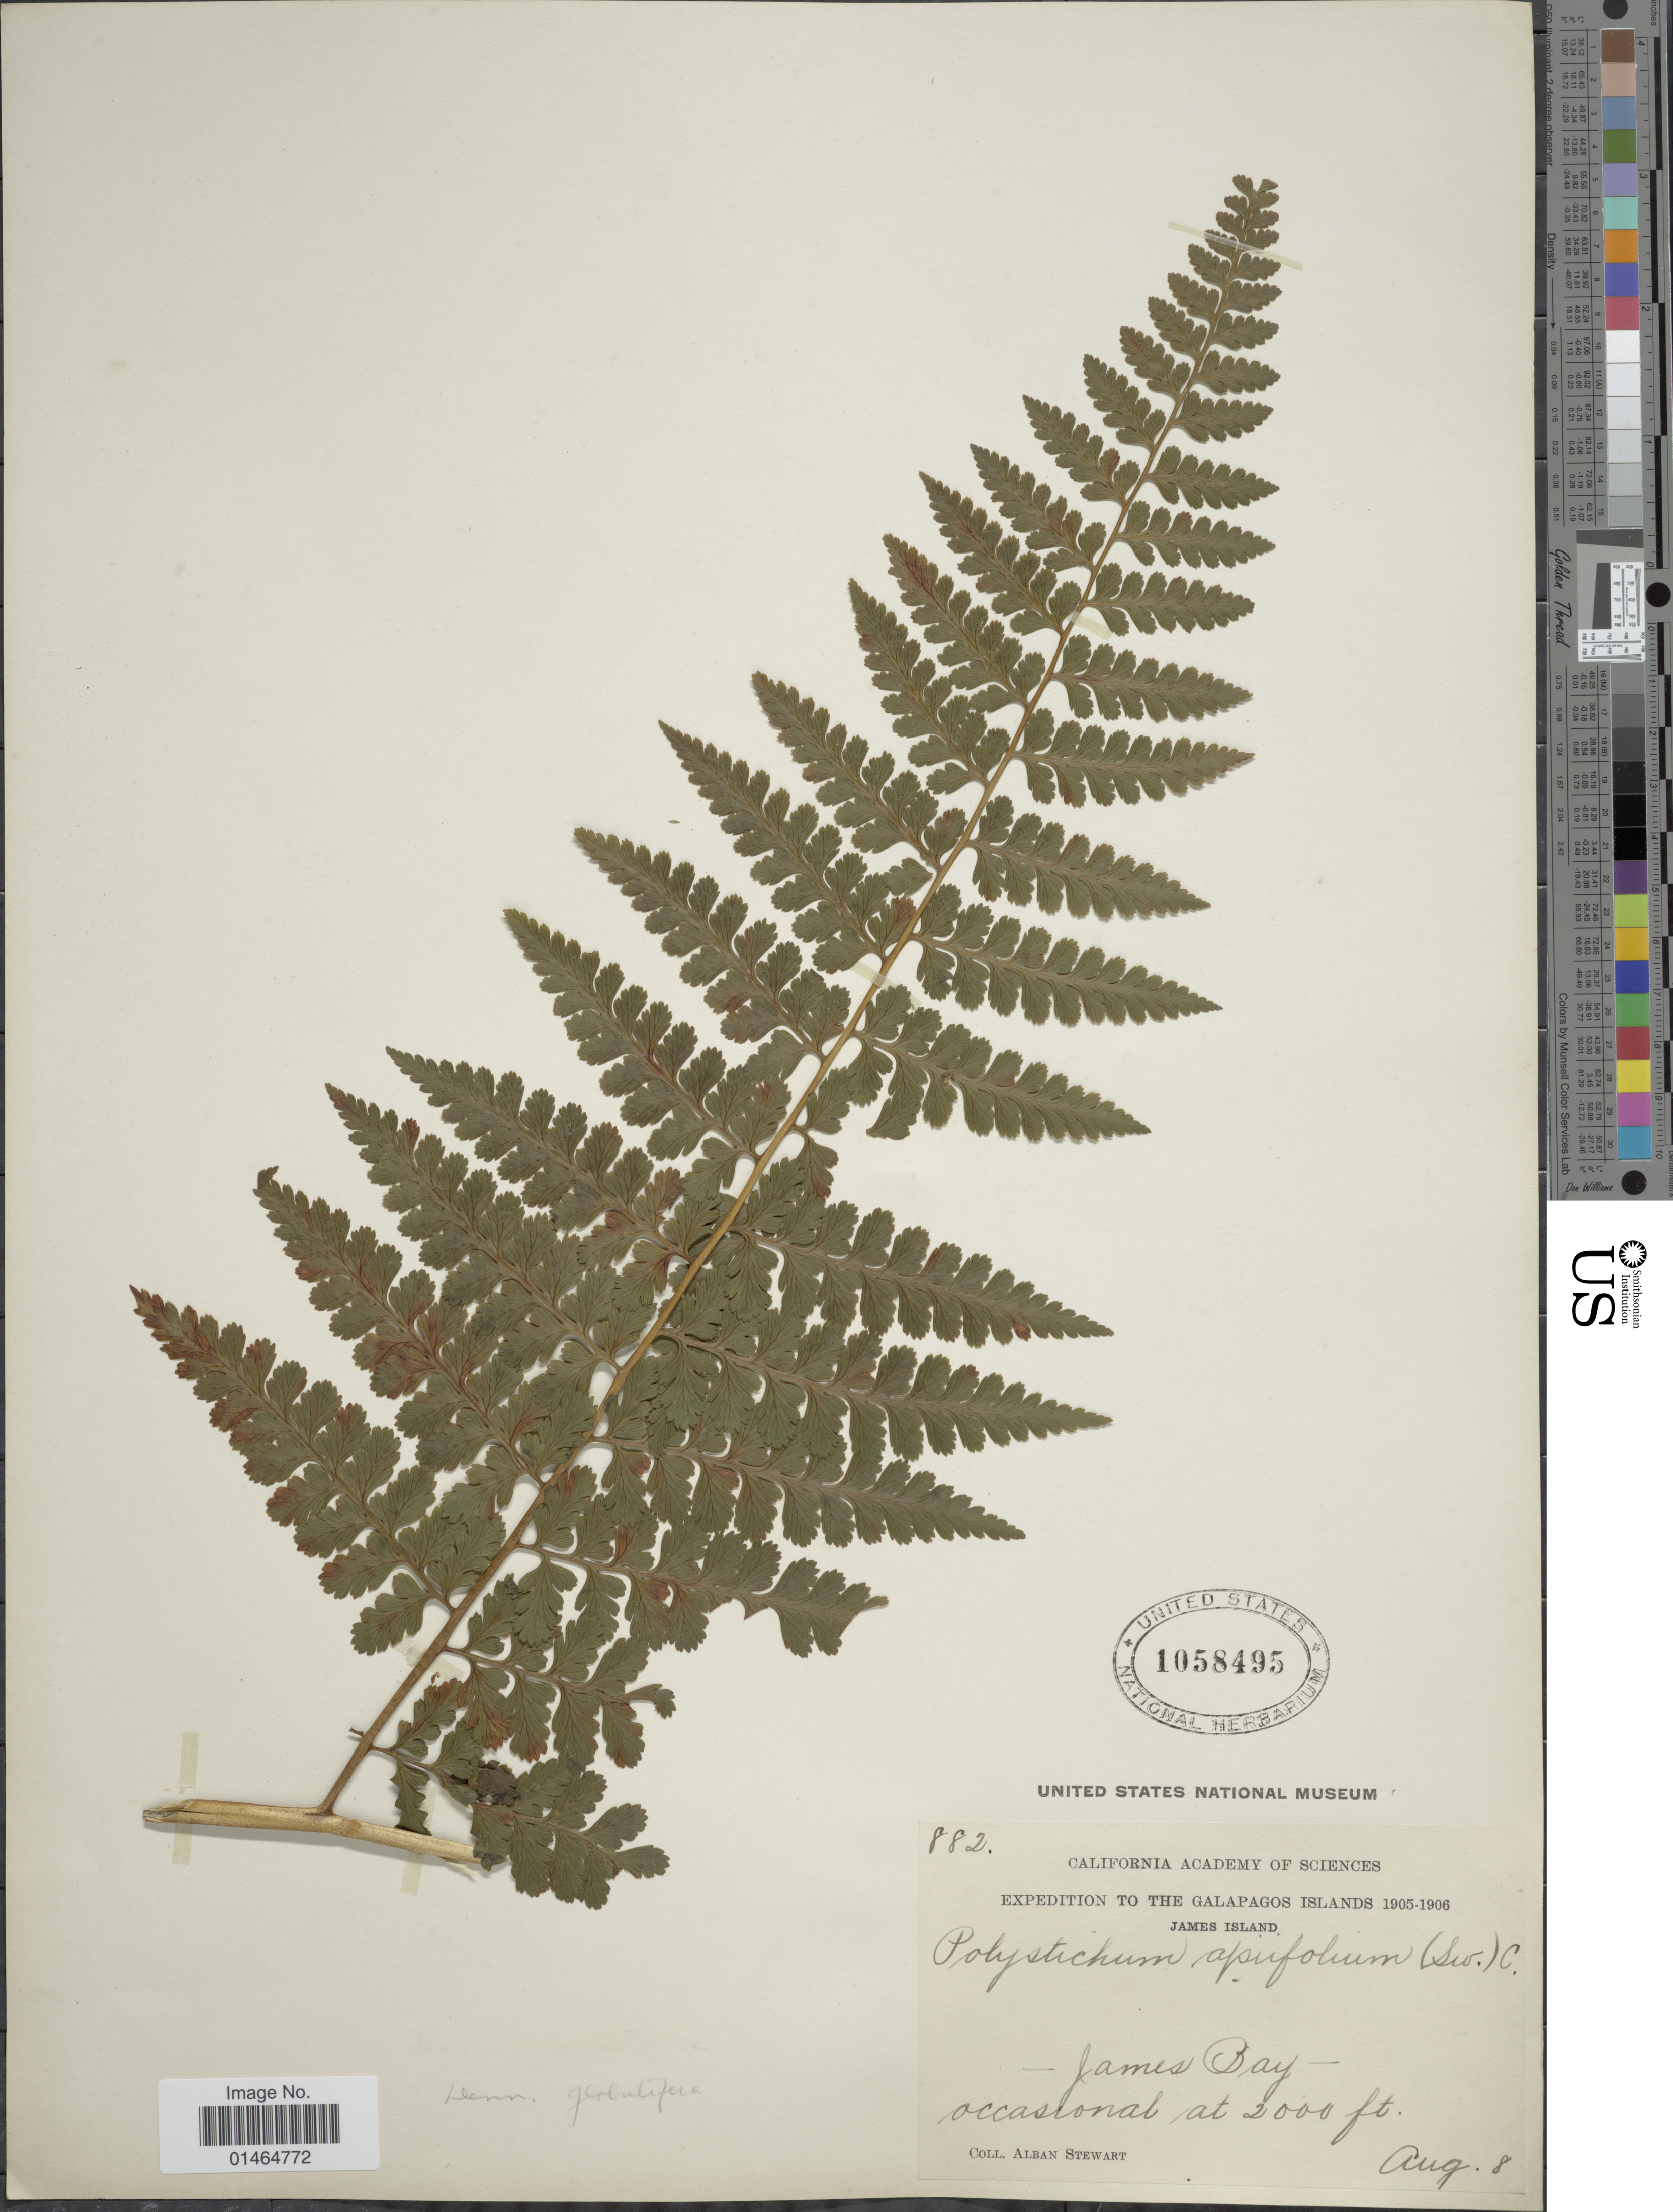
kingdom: Plantae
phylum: Tracheophyta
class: Polypodiopsida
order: Polypodiales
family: Dennstaedtiaceae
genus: Dennstaedtia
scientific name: Dennstaedtia globulifera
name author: (Poir.) Hieron.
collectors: A. Stewart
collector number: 882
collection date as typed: Transcribed d/m/y: /8/8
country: Ecuador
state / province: Colón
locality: Galapagos Islands. James Island. James Bay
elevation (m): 610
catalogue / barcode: US 1058495